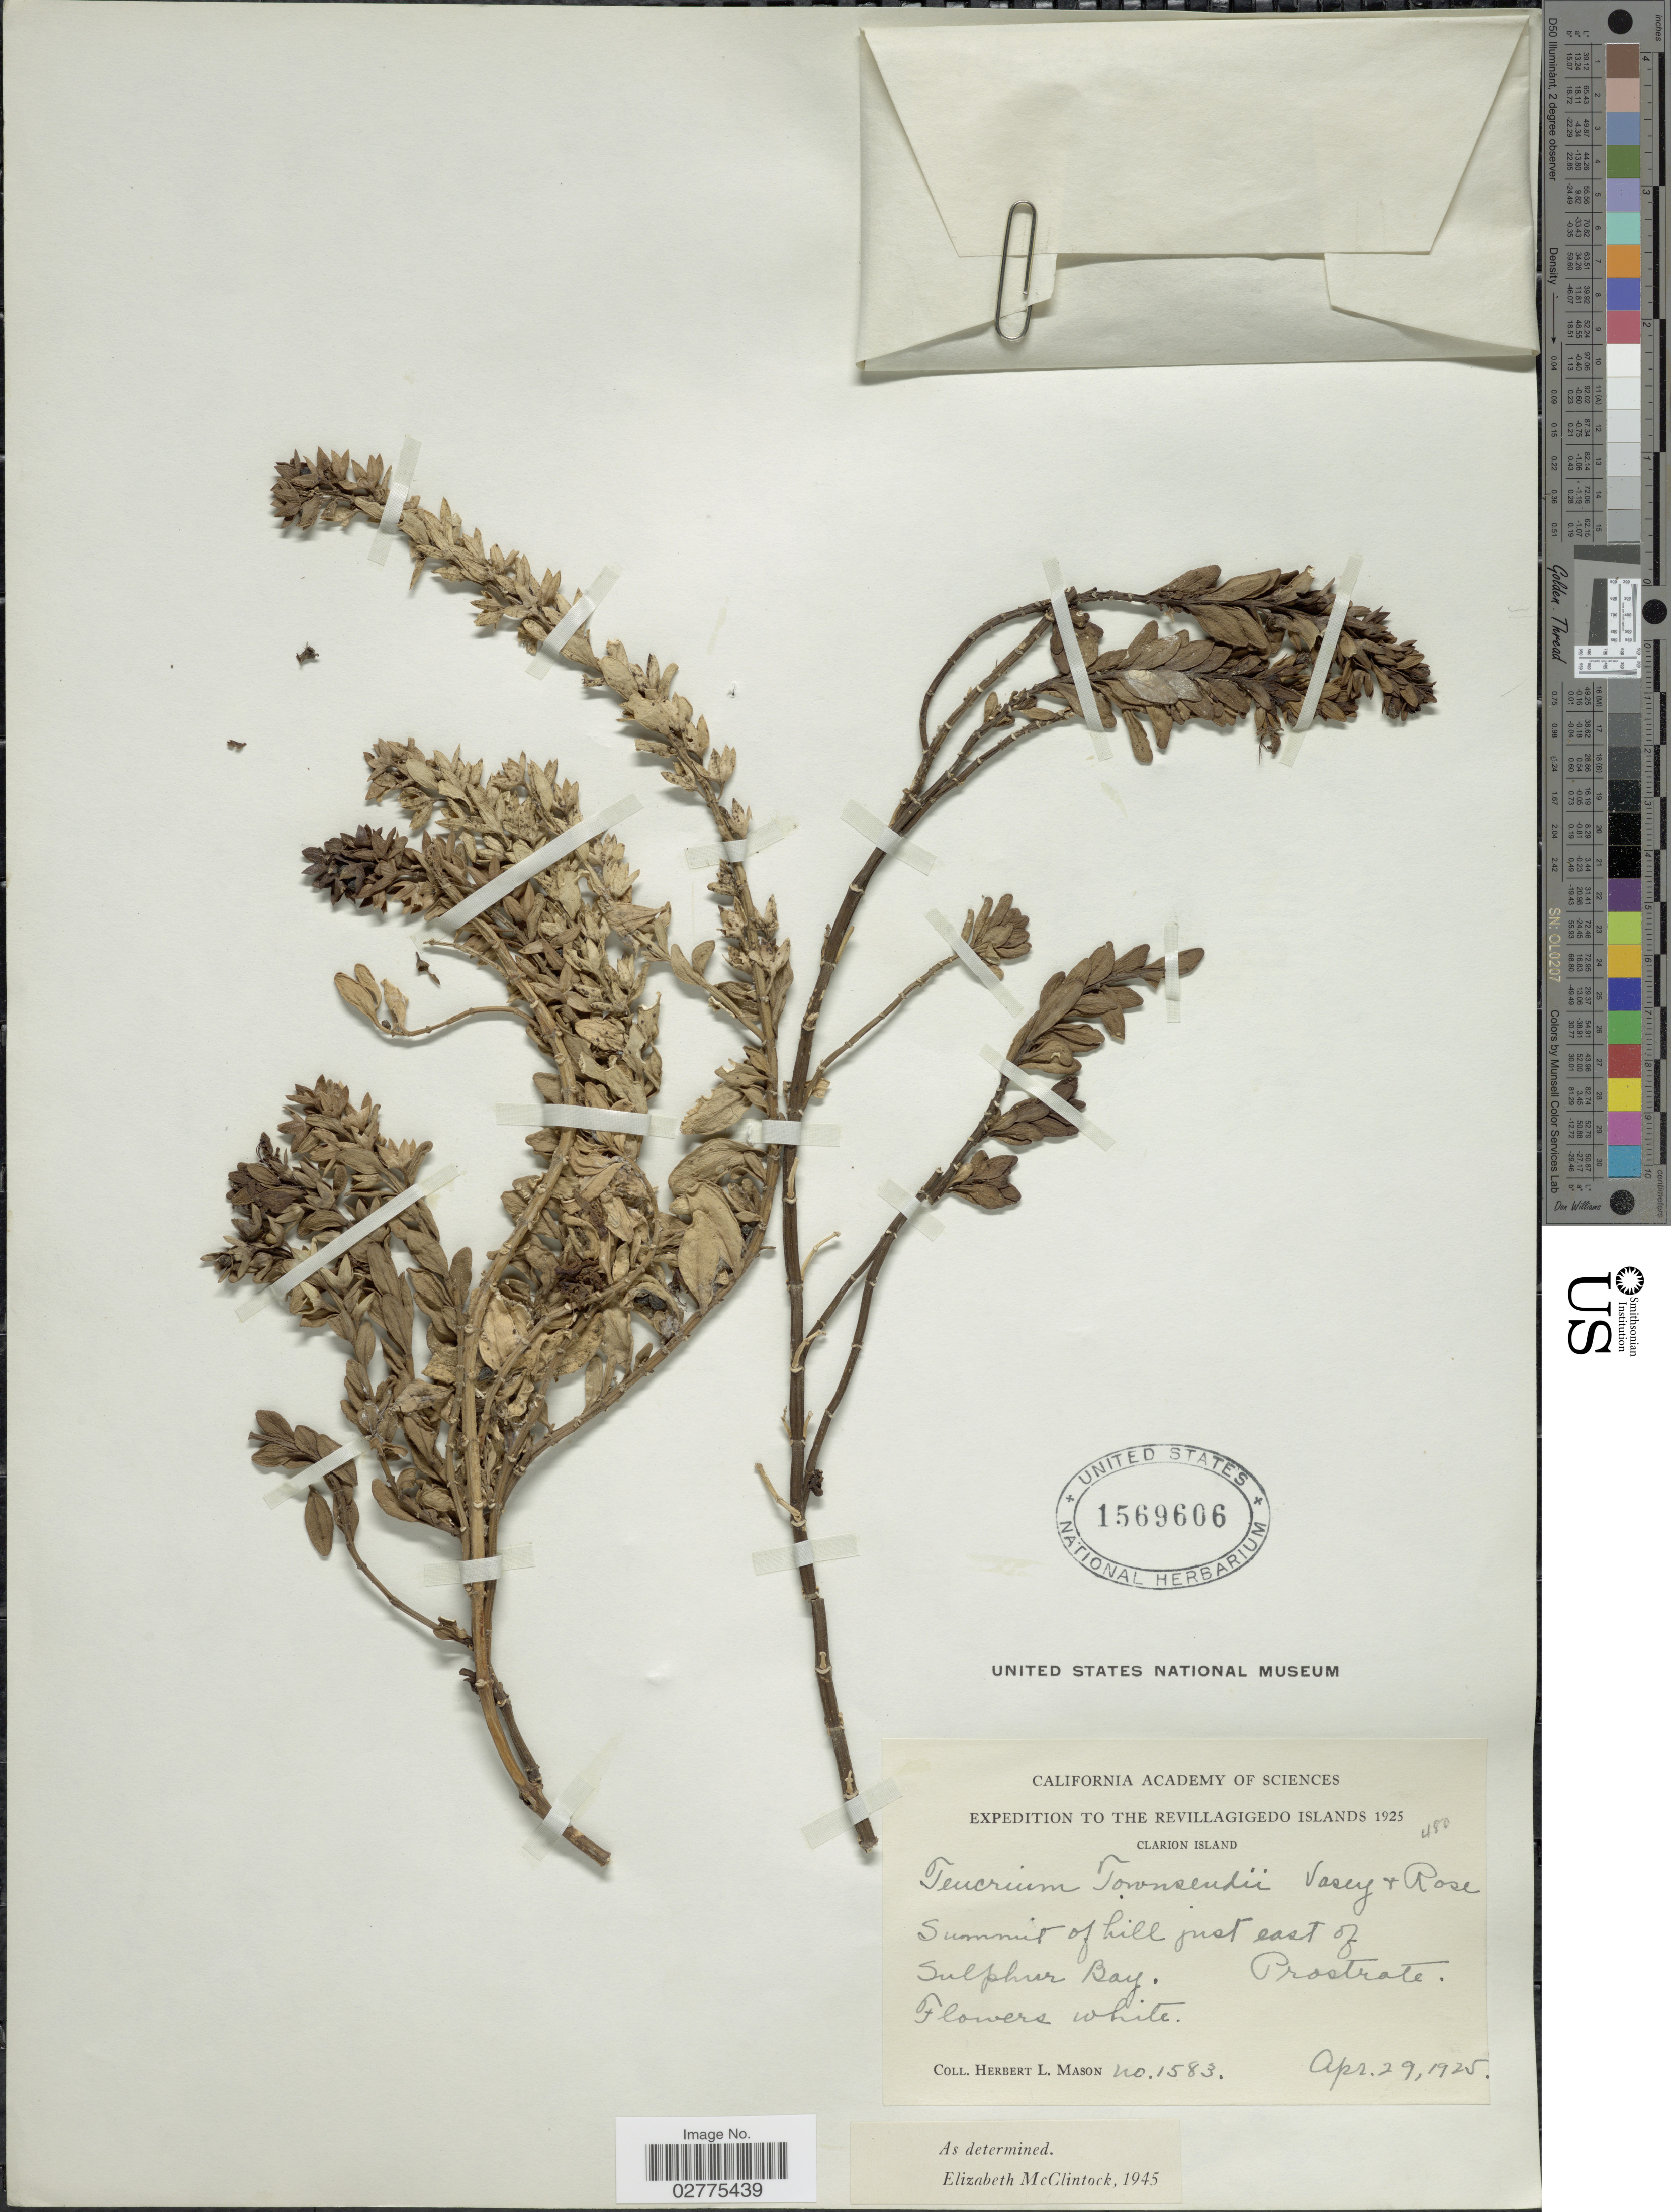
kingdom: Plantae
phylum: Tracheophyta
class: Magnoliopsida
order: Lamiales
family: Lamiaceae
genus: Teucrium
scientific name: Teucrium townsendii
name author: Vasey & Rose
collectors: H. L. Mason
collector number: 1583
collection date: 1925-04-29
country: Mexico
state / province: Colima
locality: Revillagigedo Islands, Clarion Islands, Summit of hill just east of Sulphur Bay.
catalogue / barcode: US 1569606